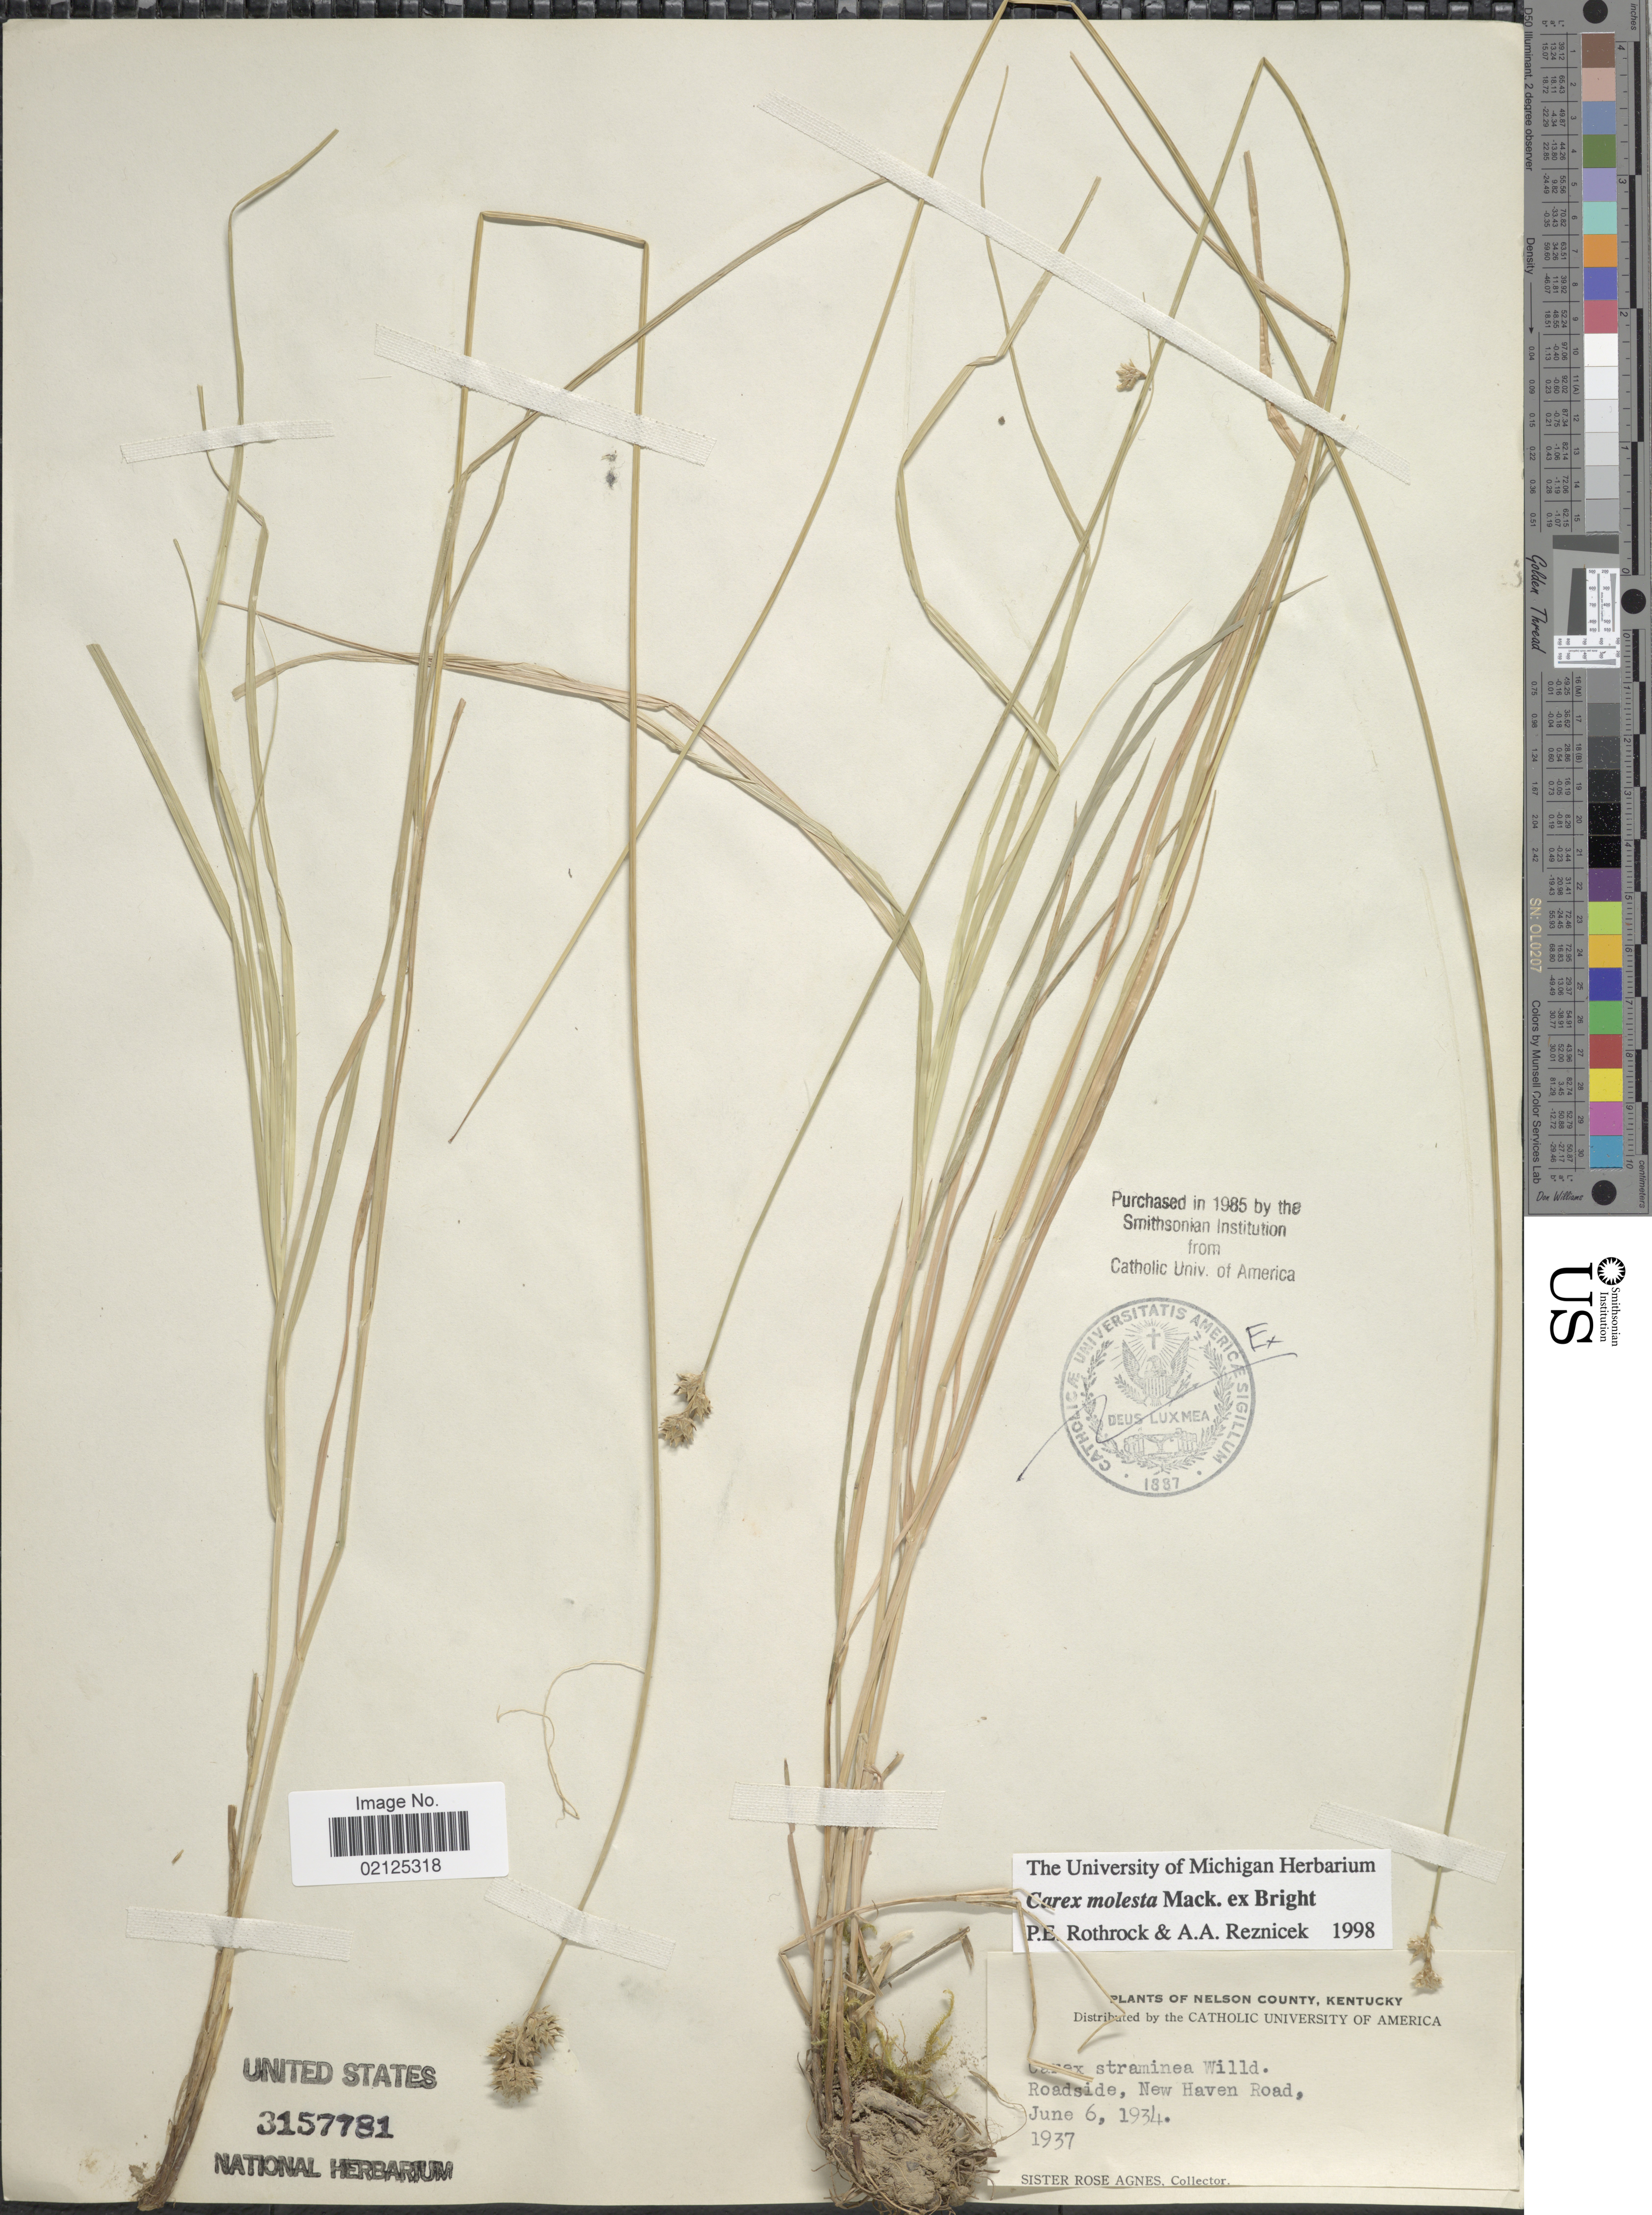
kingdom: Plantae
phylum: Tracheophyta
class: Liliopsida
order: Poales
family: Cyperaceae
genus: Carex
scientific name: Carex molesta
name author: Mack.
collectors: Sister Rose Agnes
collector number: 1937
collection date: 1934-06-06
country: United States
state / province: Kentucky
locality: Roadside, New Haven Road, Nelson County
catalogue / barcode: US 3157781